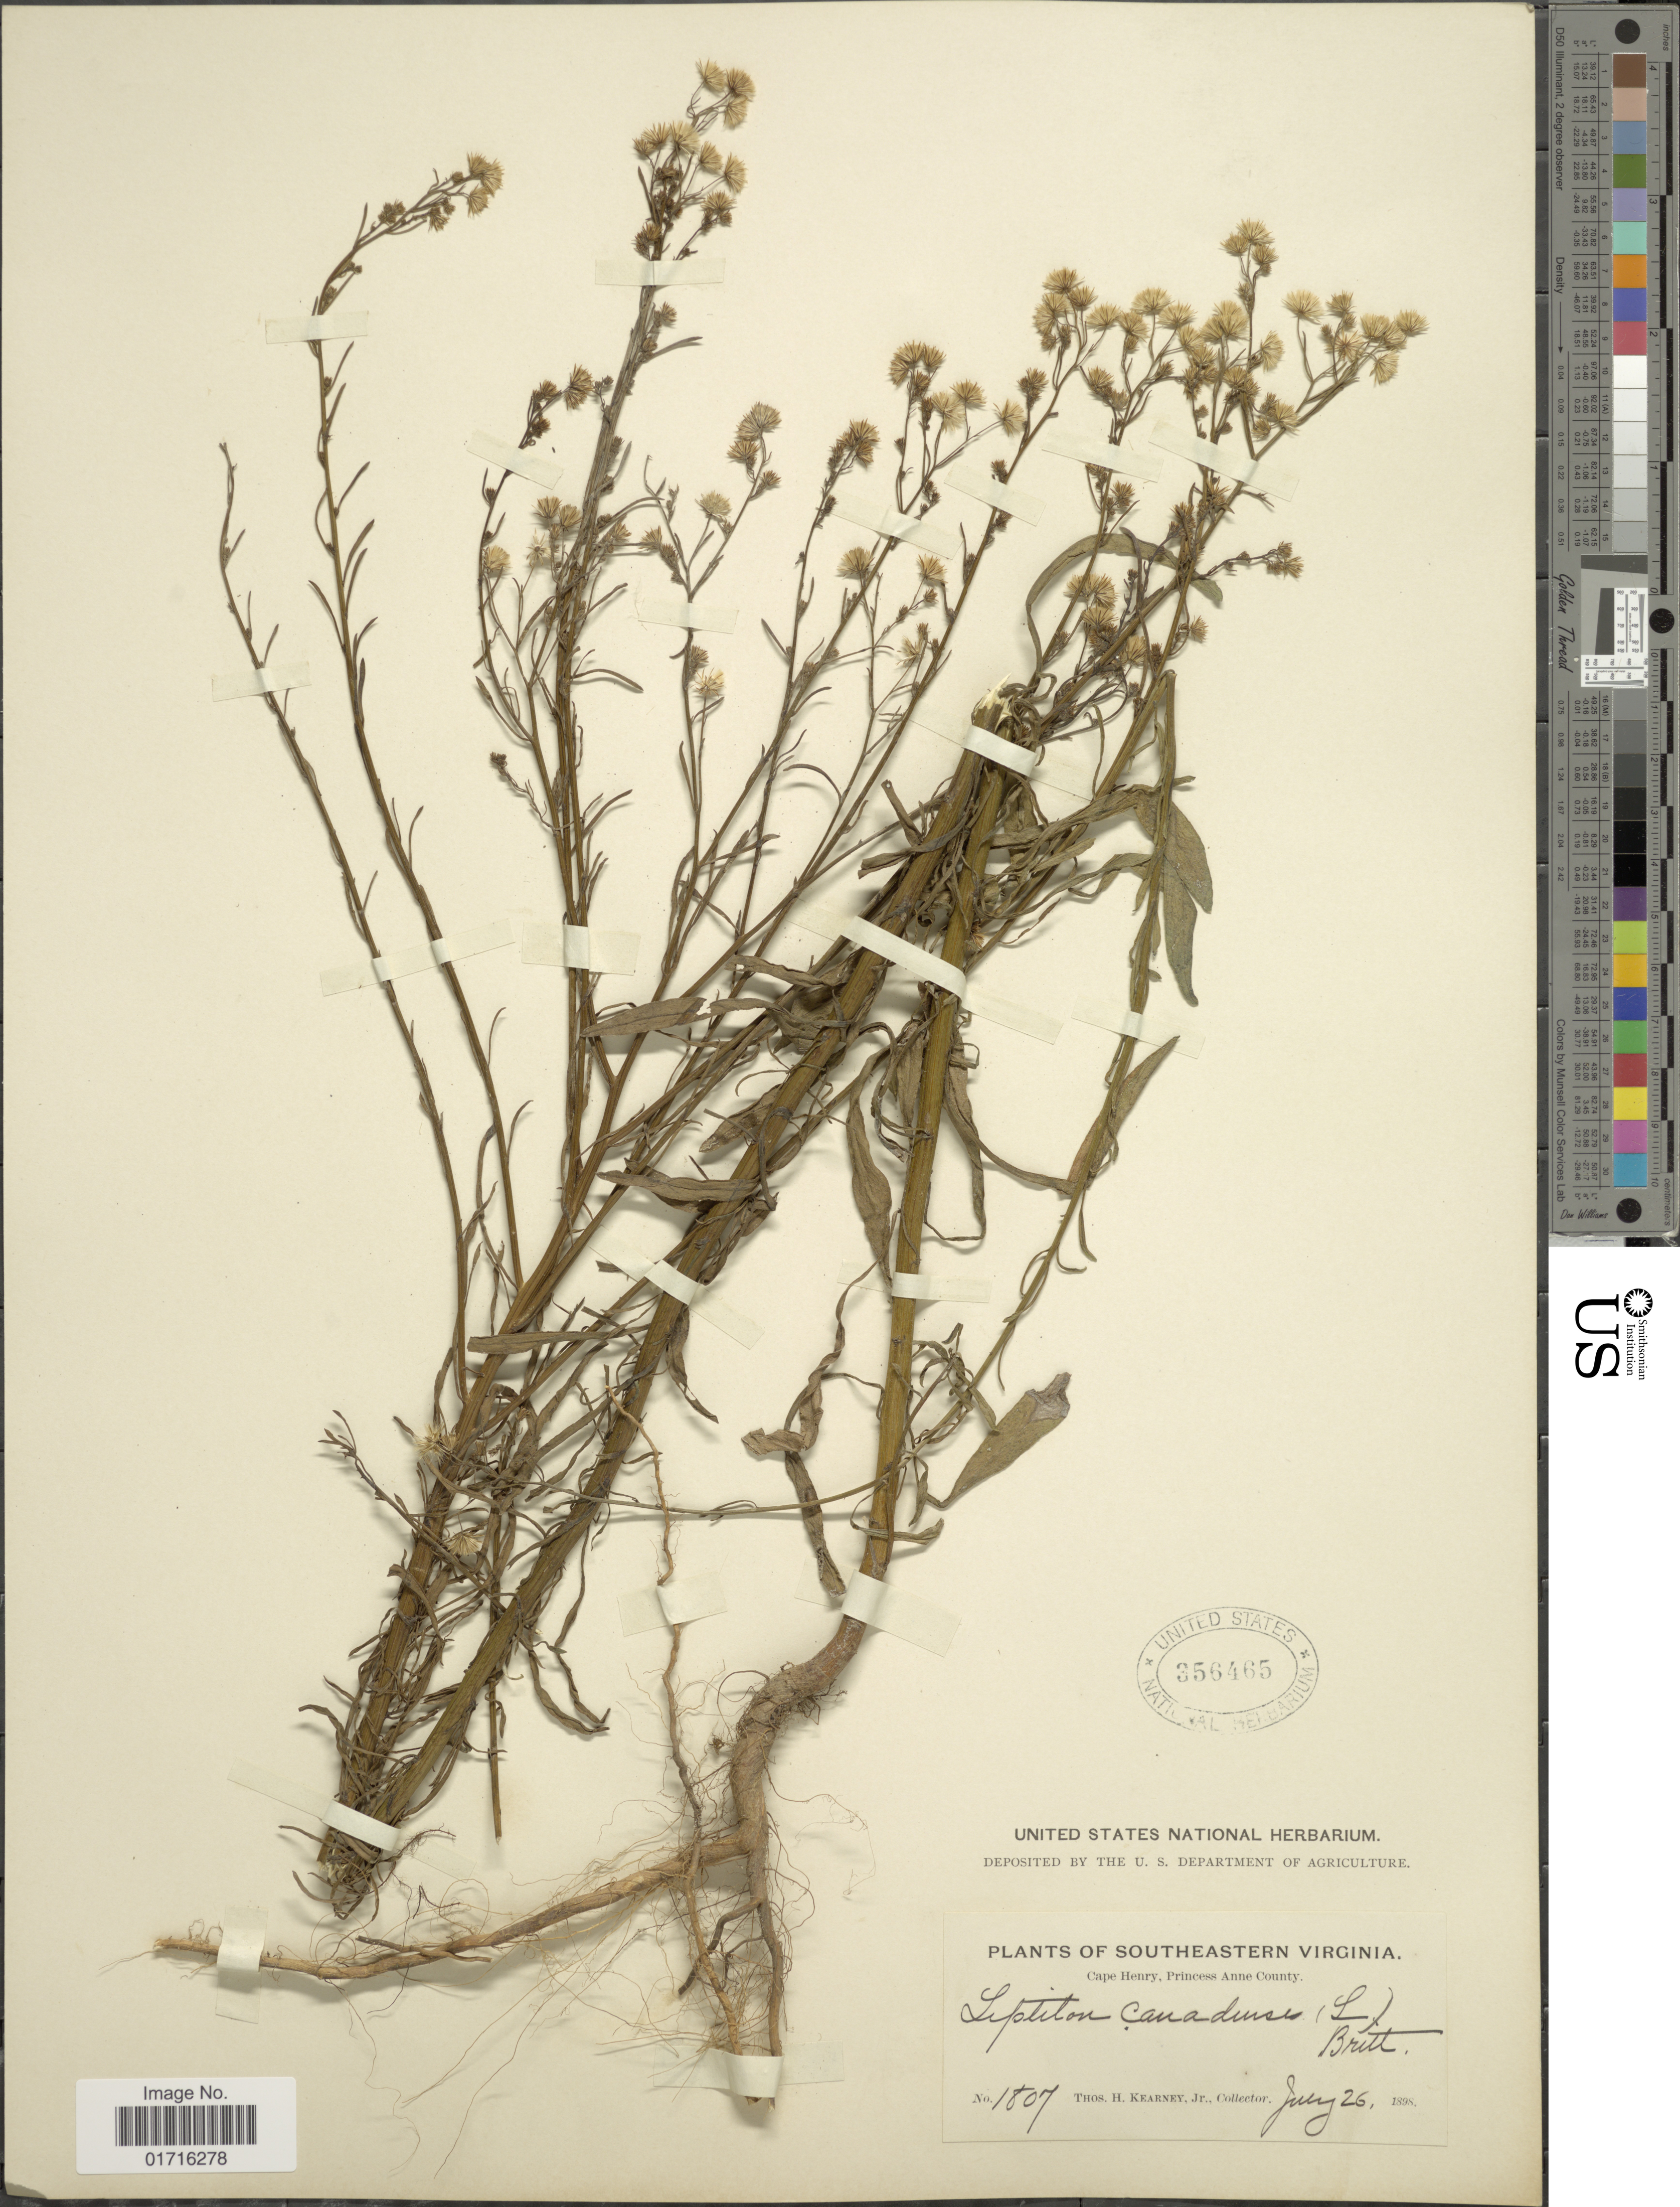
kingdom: Plantae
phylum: Tracheophyta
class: Magnoliopsida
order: Asterales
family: Asteraceae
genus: Conyza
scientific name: Conyza pusilla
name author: Houtt.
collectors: T. H. Kearney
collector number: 1807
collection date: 1898-07-26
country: United States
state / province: Virginia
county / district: City of Virginia Beach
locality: Southeastern Virginia, Cape Henry, Princess Anne County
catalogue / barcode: US 356465